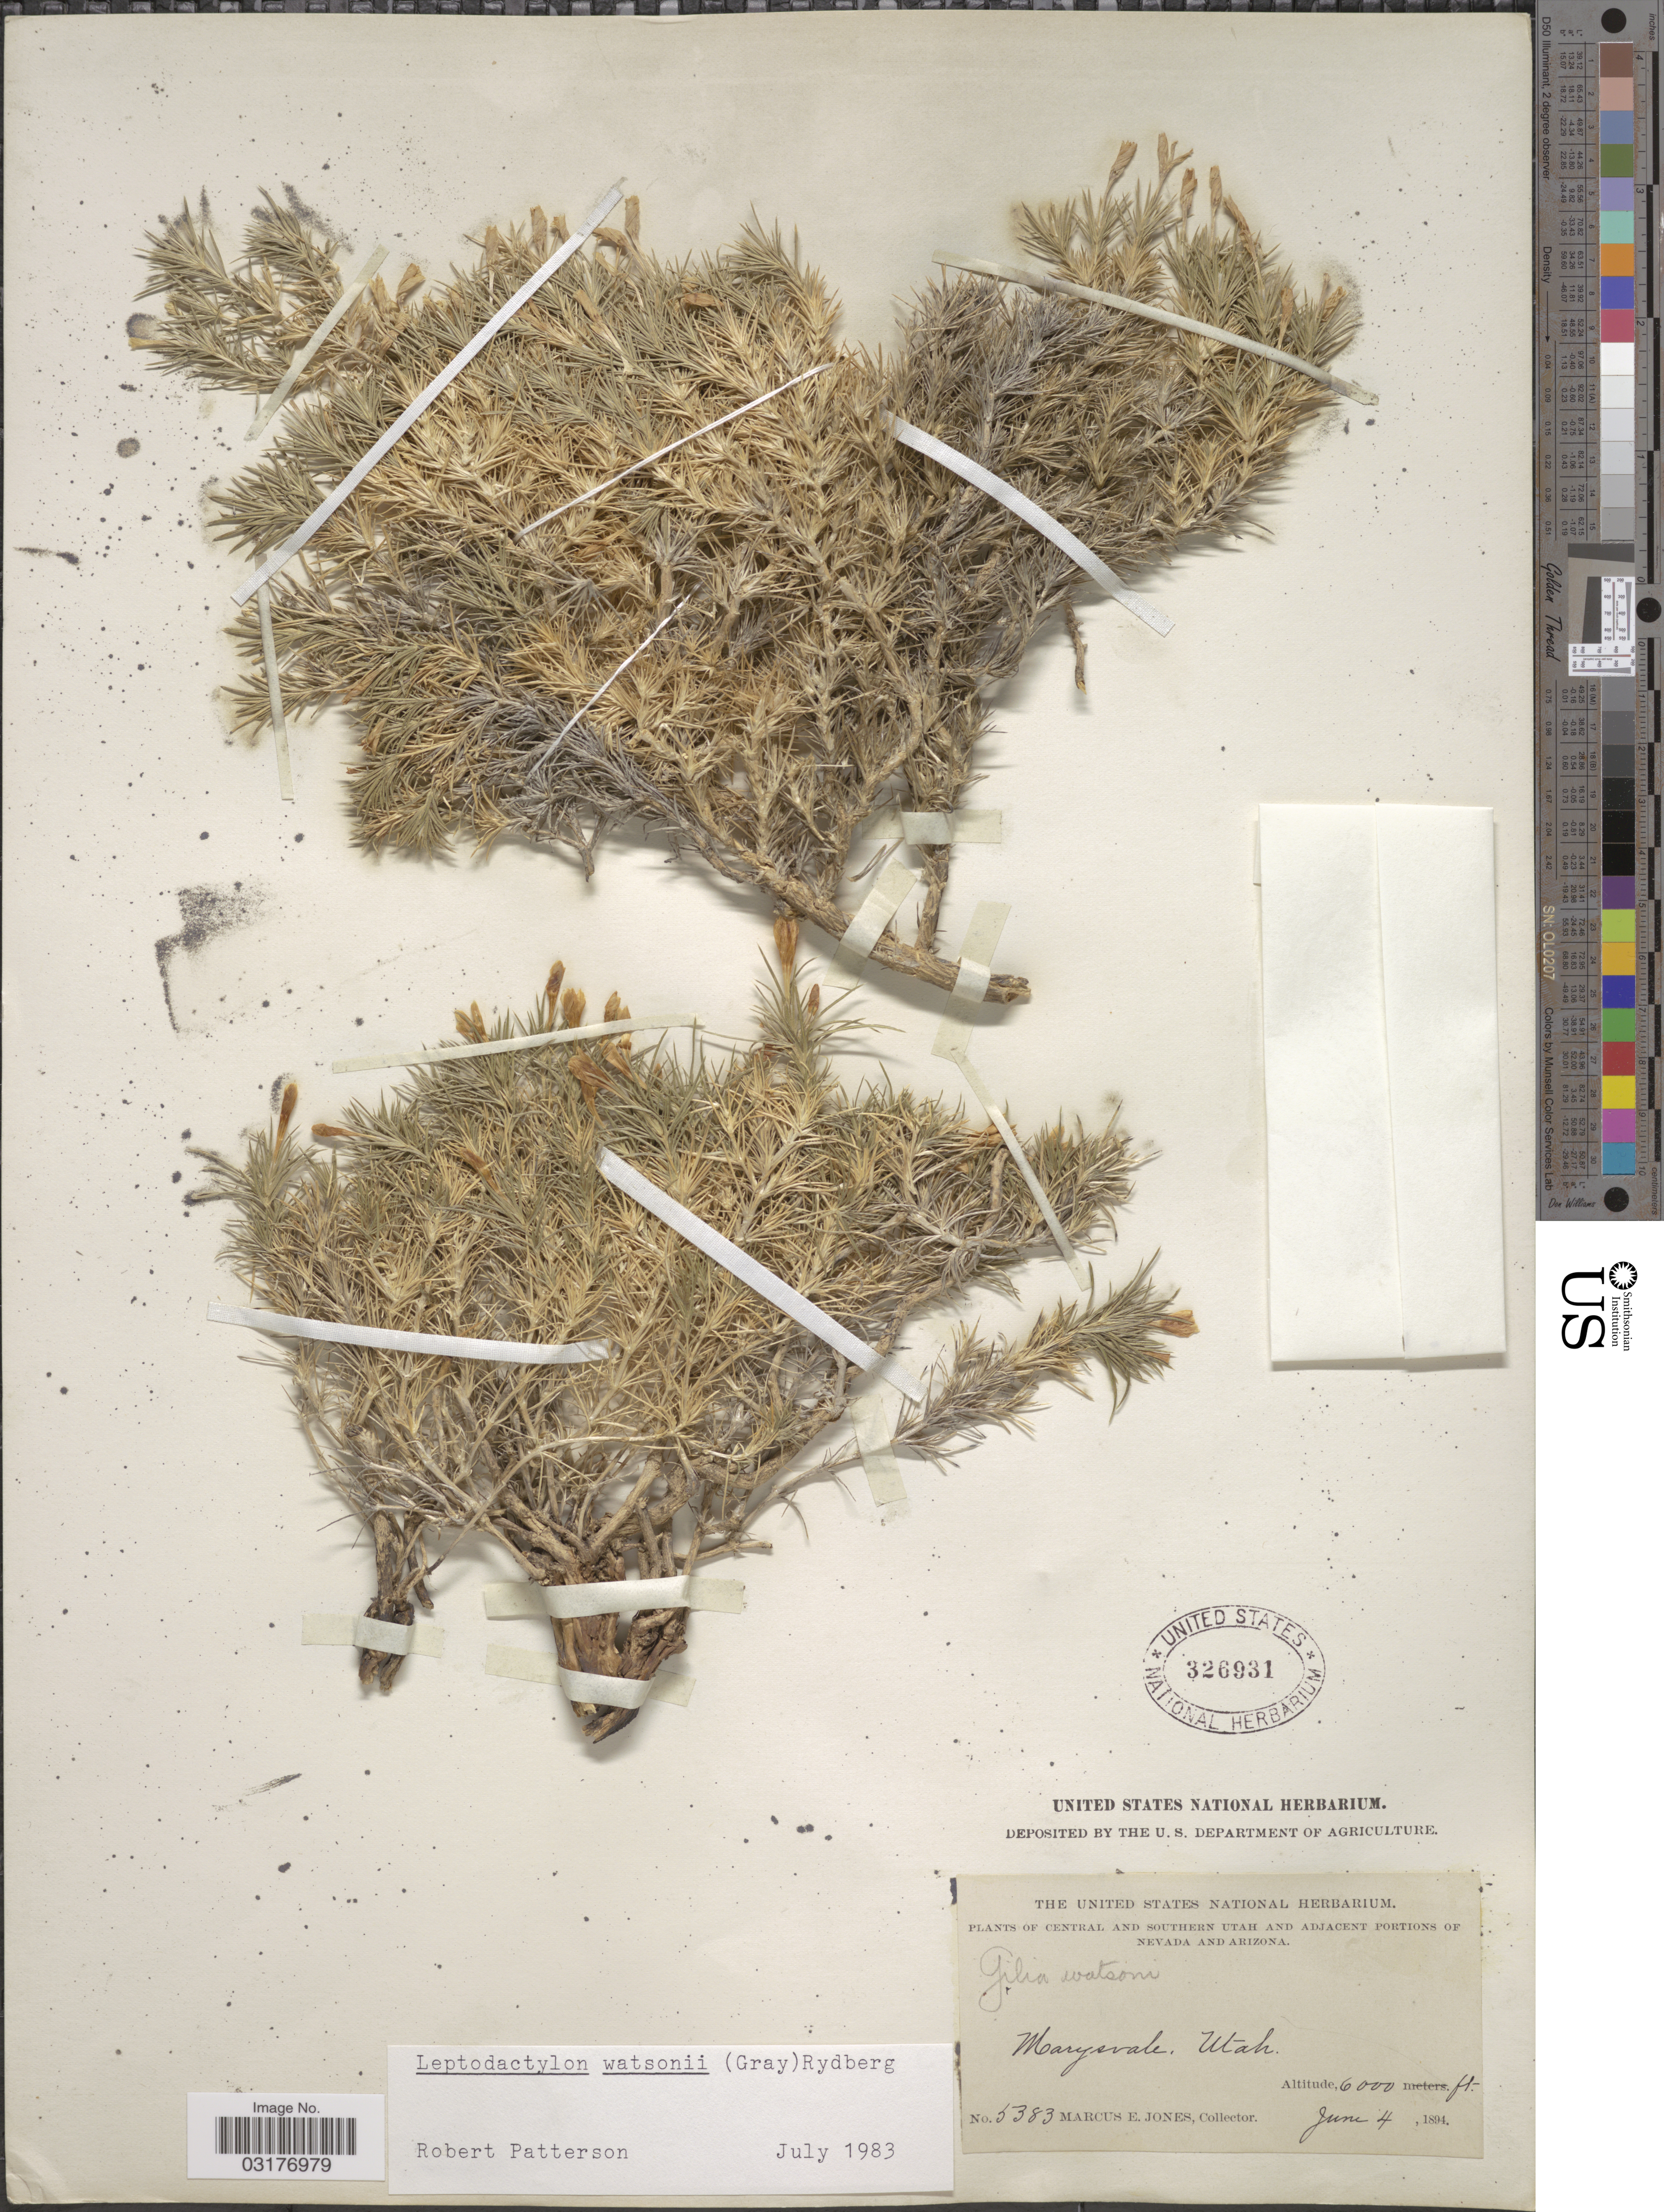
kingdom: Plantae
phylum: Tracheophyta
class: Magnoliopsida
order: Ericales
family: Polemoniaceae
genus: Linanthus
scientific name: Linanthus watsonii subsp. watsonii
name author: (A. Gray) Wherry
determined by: Strong, Mark T., (BOT), Smithsonian Institution - National Museum of Natural History (UNITED STATES)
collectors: M. E. Jones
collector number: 5383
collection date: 1894-06-04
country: United States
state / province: Utah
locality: Central and southern Utah. Marysvale.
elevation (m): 1829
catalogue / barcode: US 326931